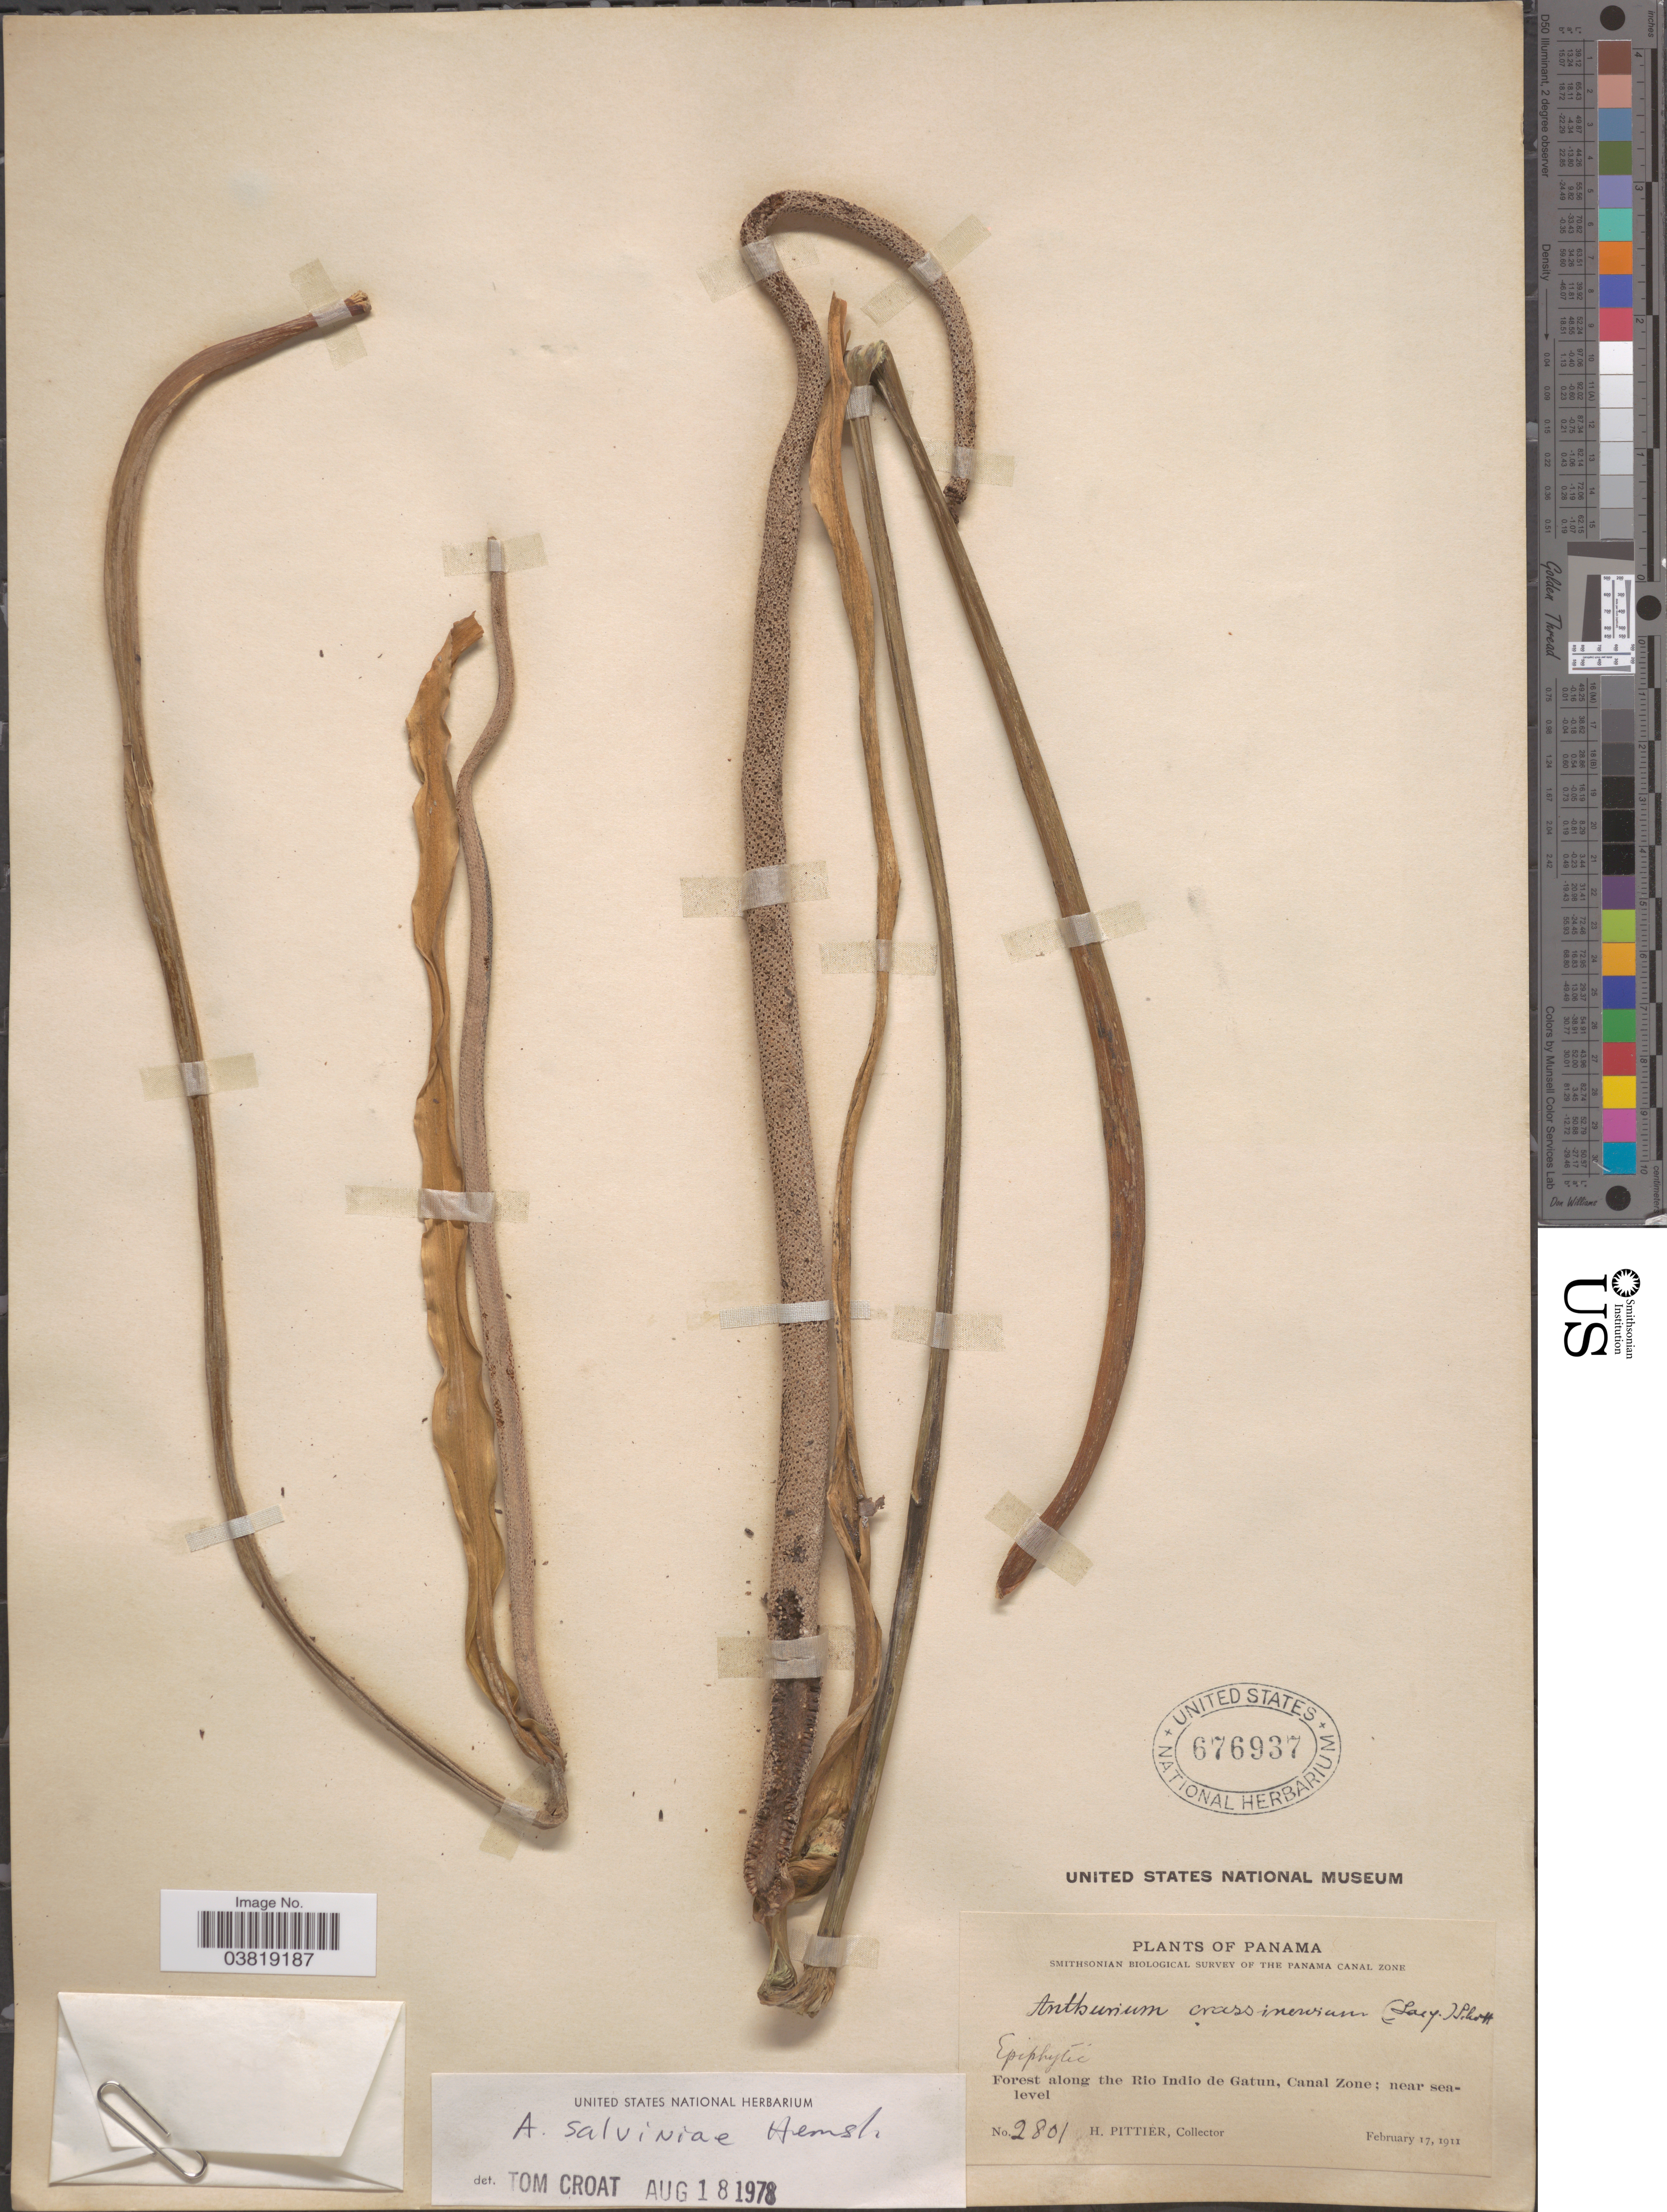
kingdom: Plantae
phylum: Tracheophyta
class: Liliopsida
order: Alismatales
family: Araceae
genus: Anthurium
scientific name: Anthurium salvinii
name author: Hemsl.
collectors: H. F. Pittier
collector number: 2801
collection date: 1911-02-17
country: Panama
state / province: Colón / Panamá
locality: The Panama Canal Zone. Along the Rio Indio de Gatun, Canal Zone.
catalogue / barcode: US 676937